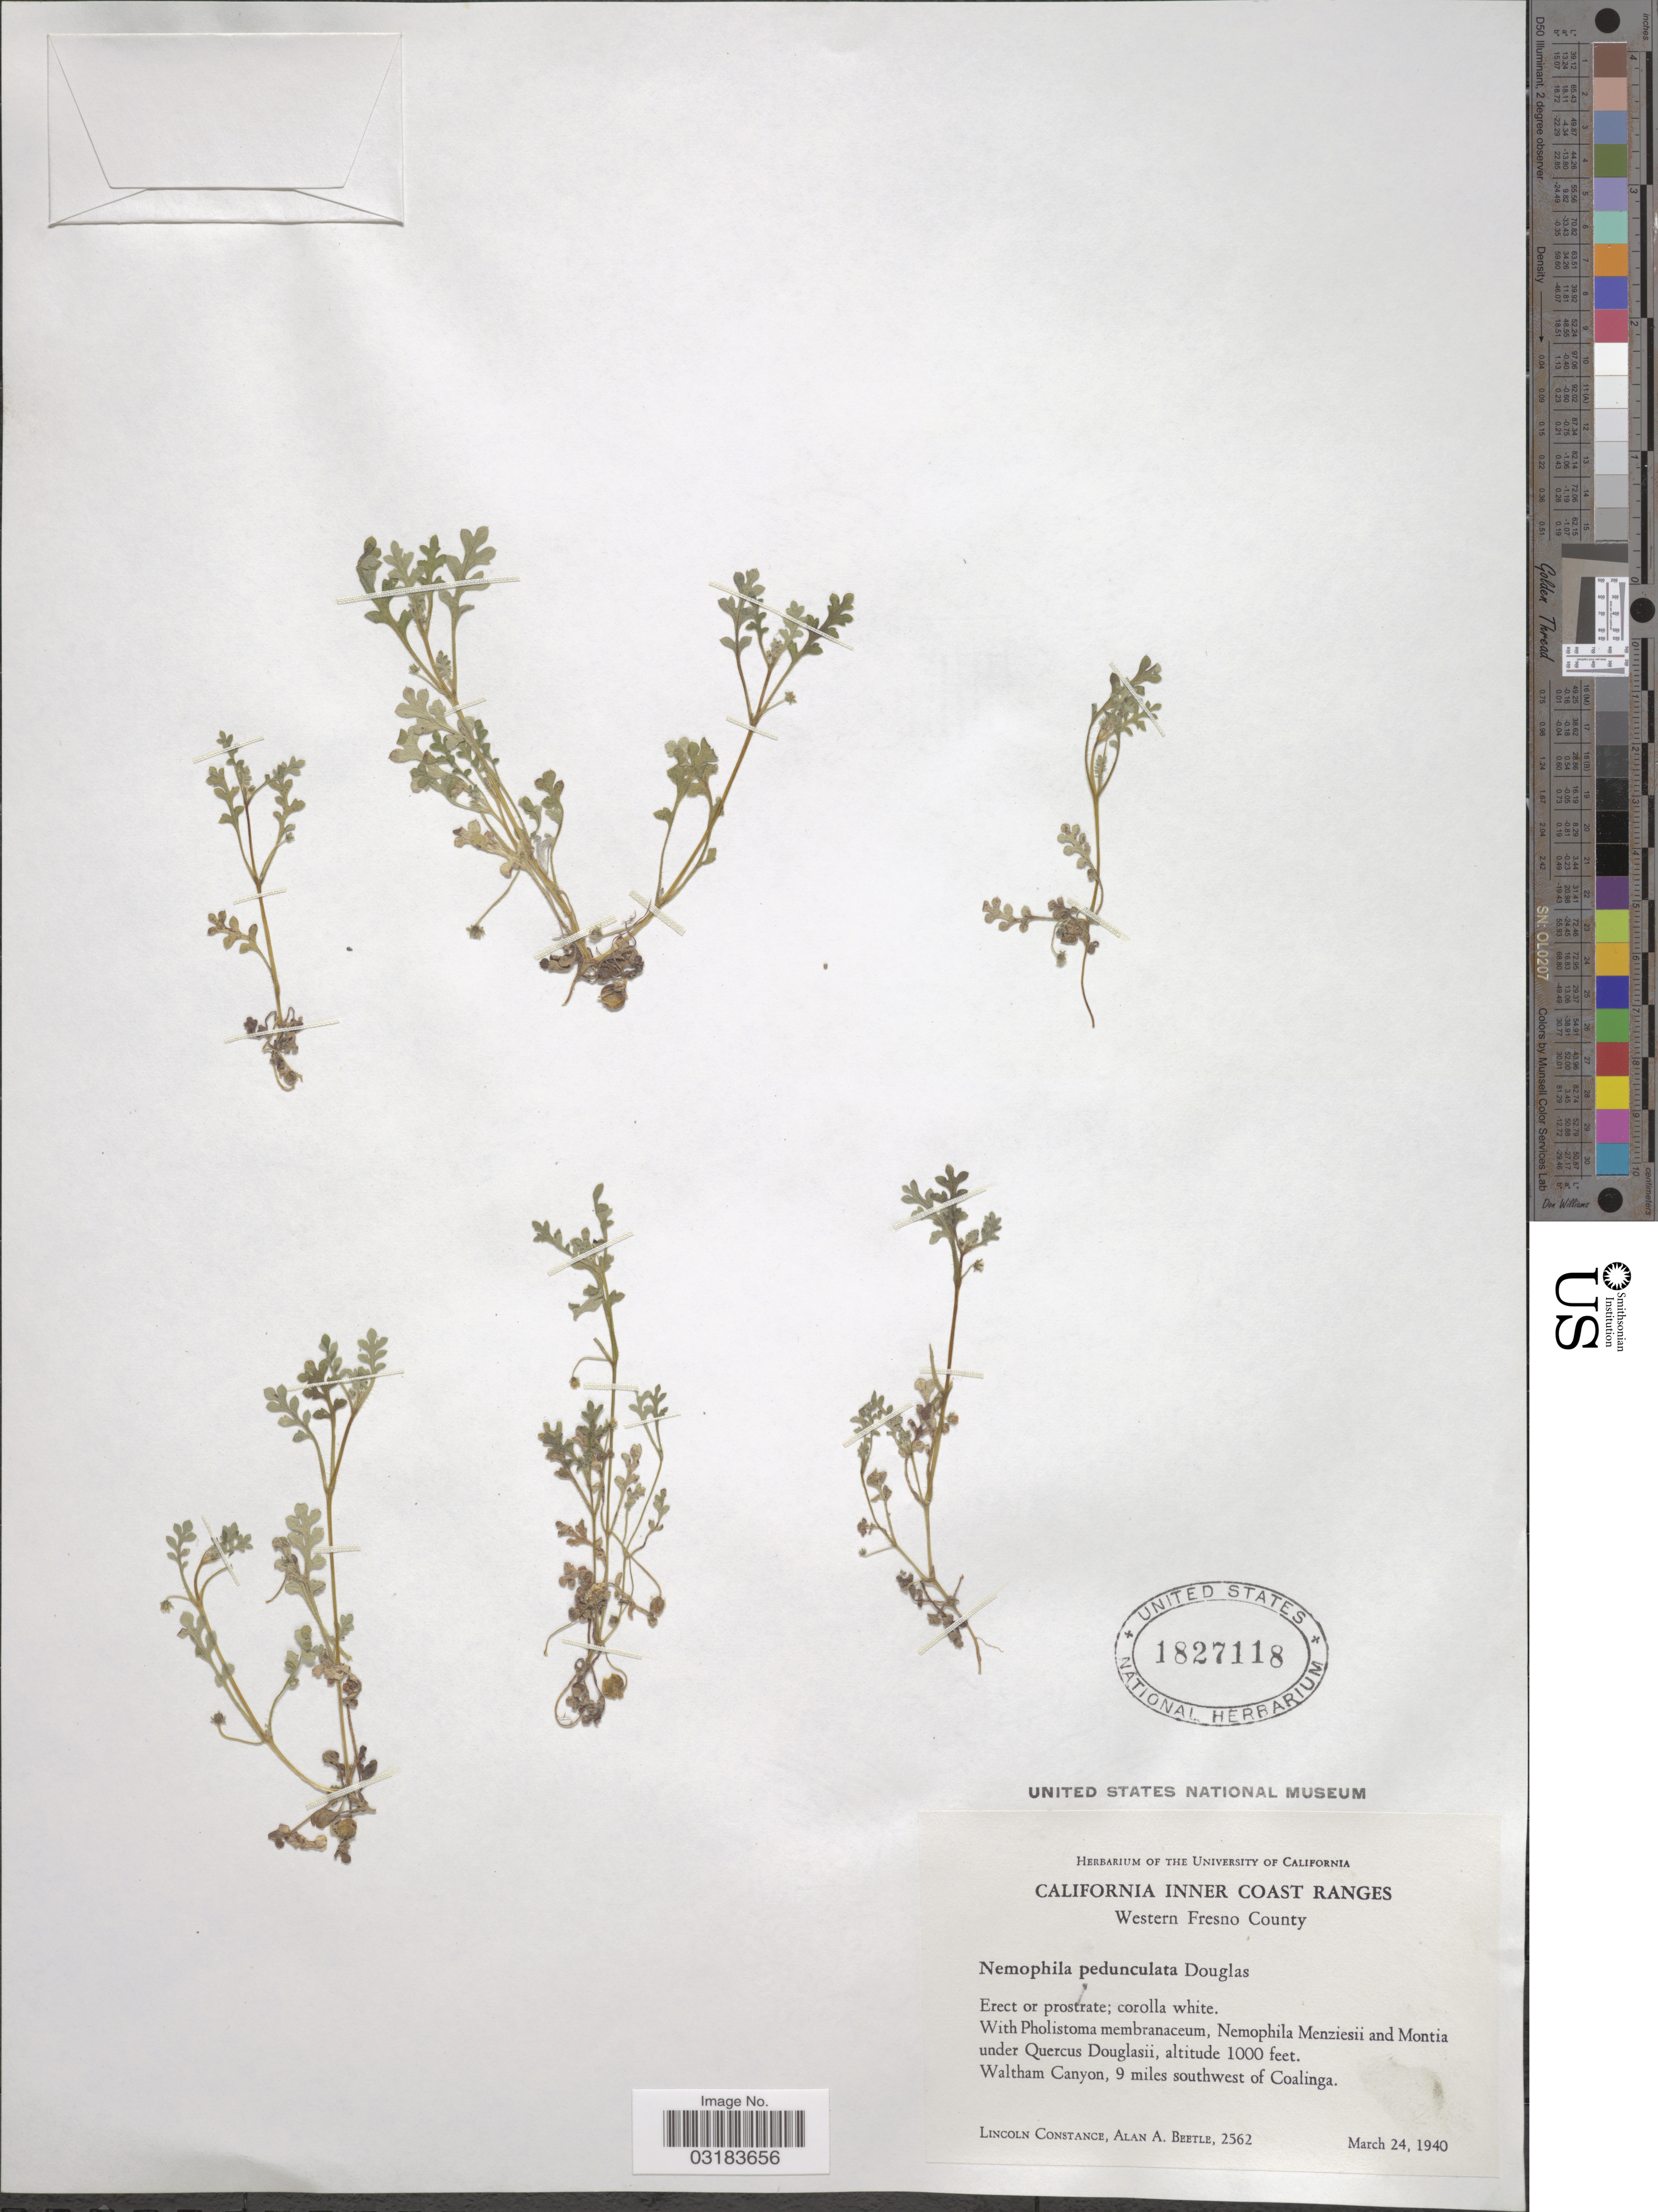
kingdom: Plantae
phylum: Tracheophyta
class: Magnoliopsida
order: Boraginales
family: Hydrophyllaceae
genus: Nemophila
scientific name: Nemophila pedunculata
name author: Douglas ex Benth.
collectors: L. Constance & A. A. Beetle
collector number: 2562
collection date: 1940-03-24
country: United States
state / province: California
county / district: Fresno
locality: California Inner Coast Ranges. Western Fresno County. Waltham Canyon, 9 miles southwest of Coalinga.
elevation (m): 305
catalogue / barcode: US 1827118